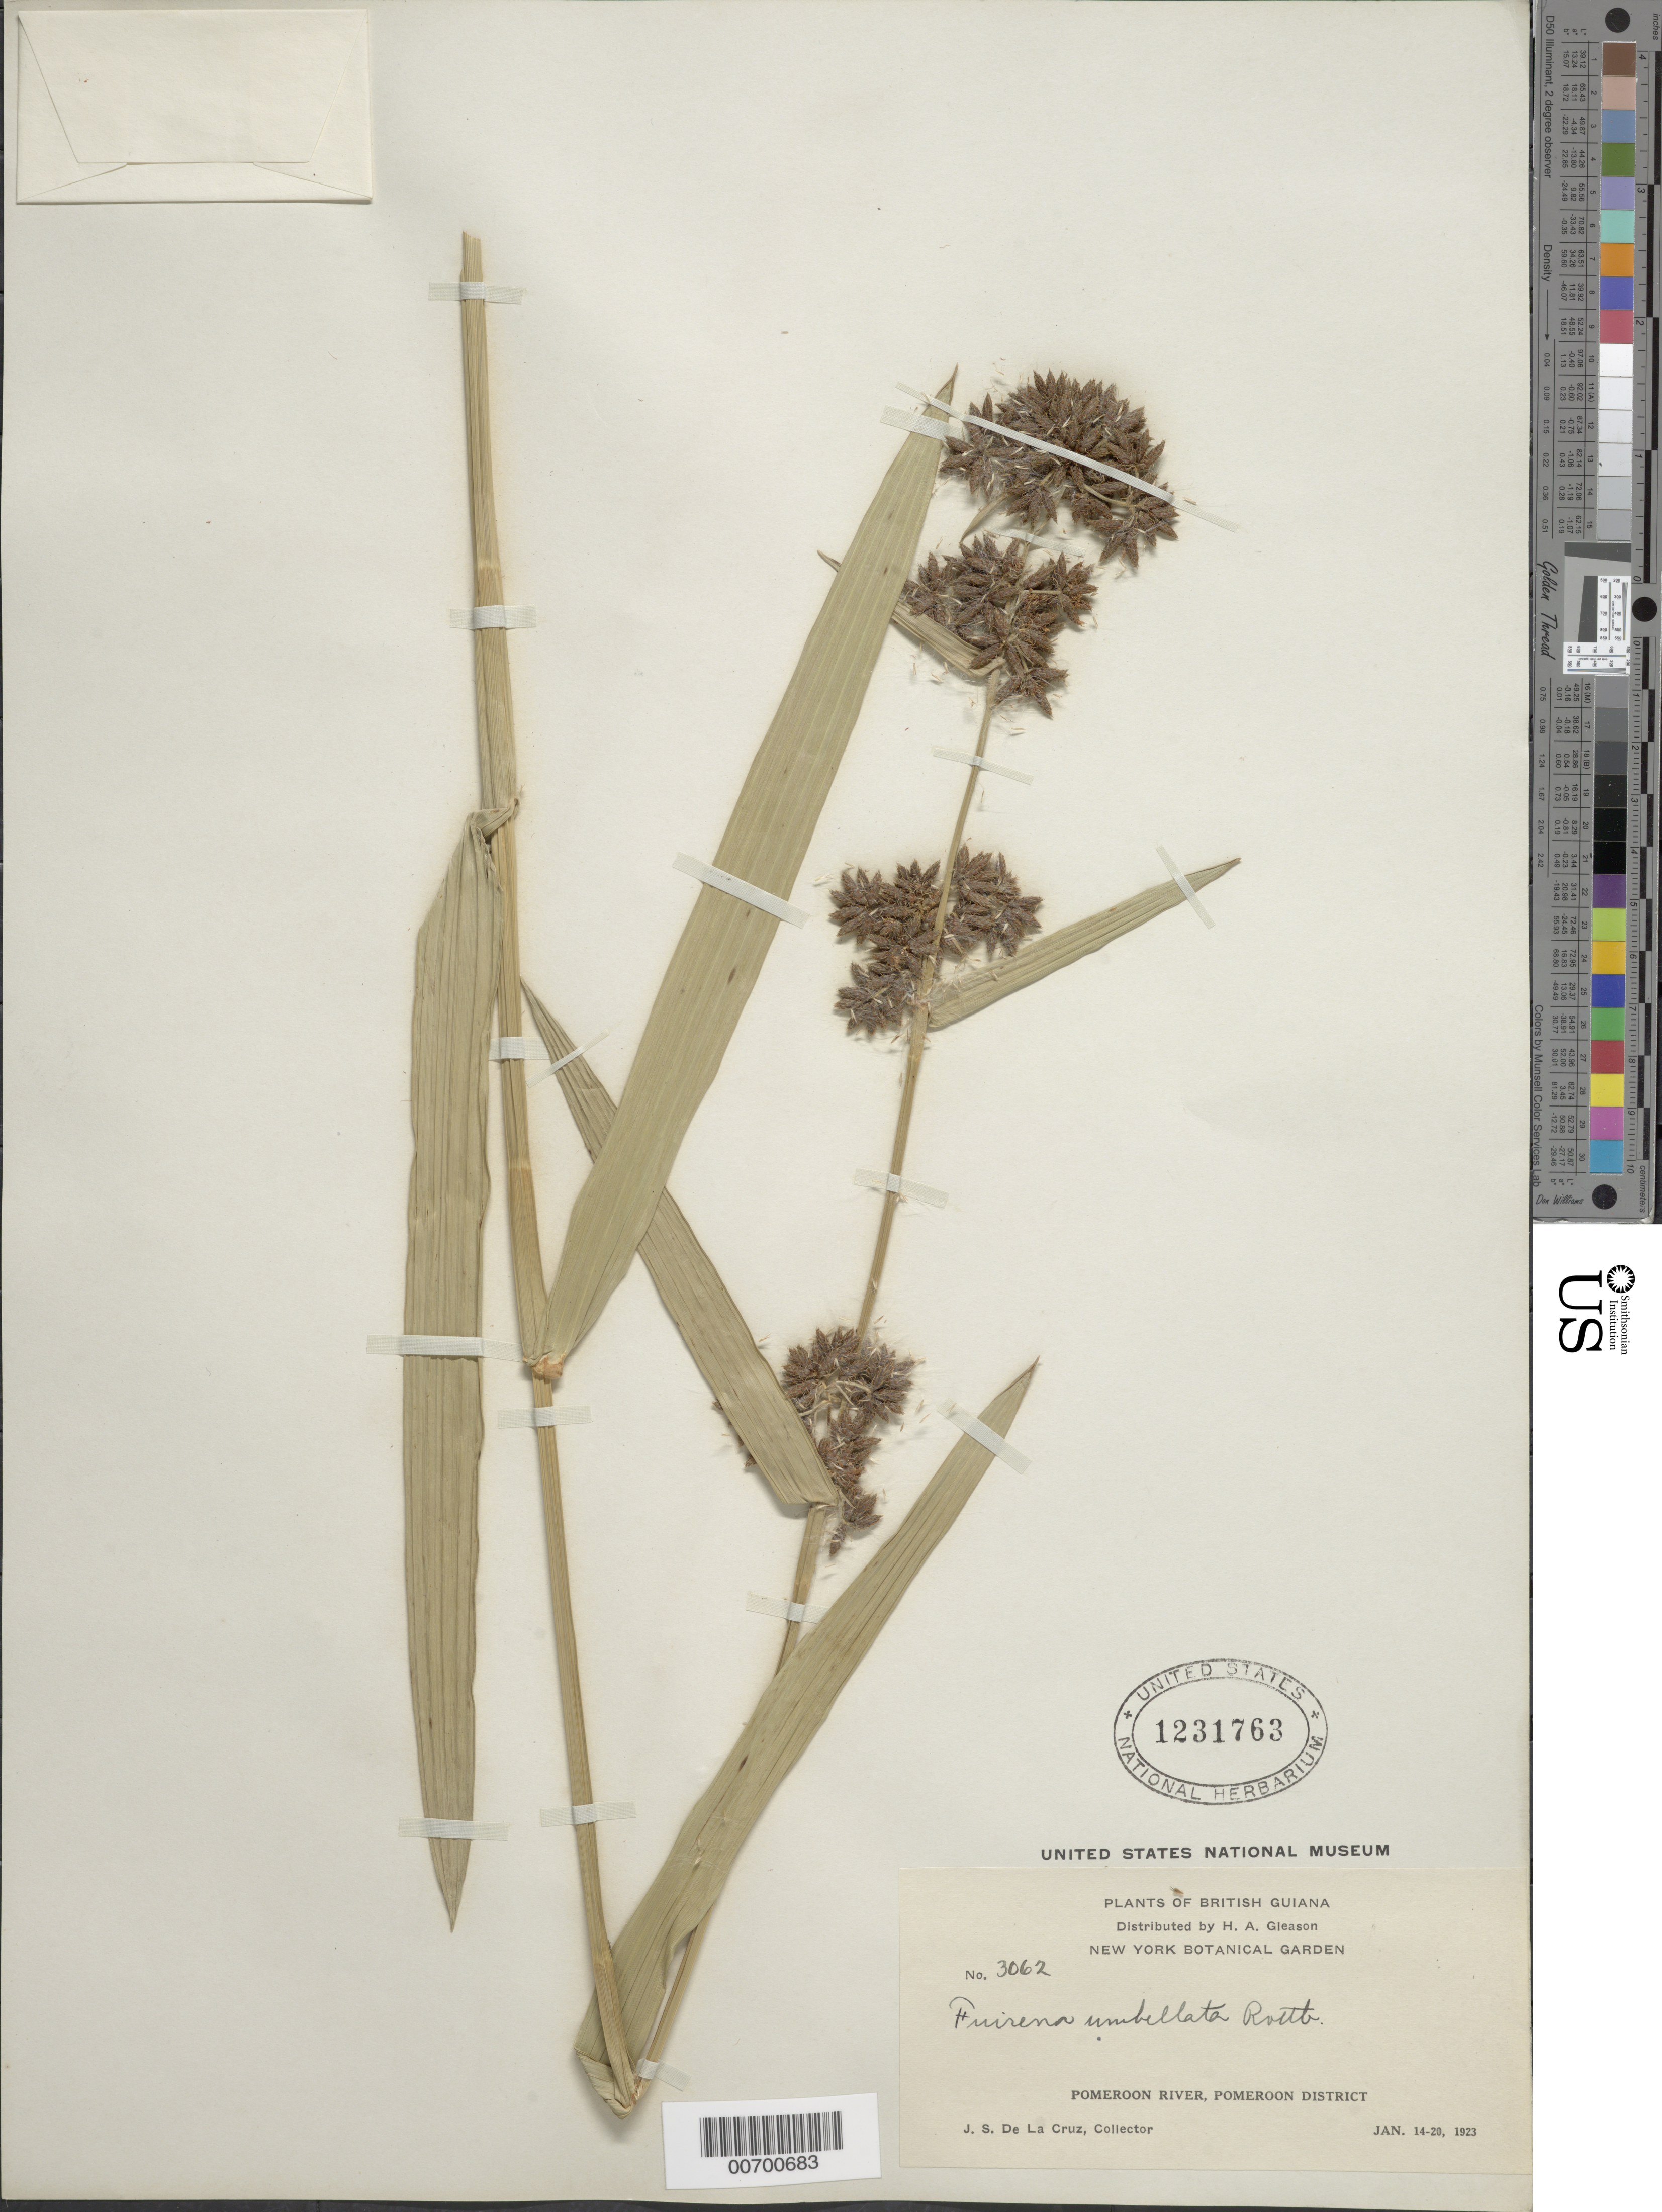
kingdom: Plantae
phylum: Tracheophyta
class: Liliopsida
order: Poales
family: Cyperaceae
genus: Fuirena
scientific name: Fuirena umbellata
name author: Rottb.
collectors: J. S. de la Cruz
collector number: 3062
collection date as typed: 14-Jan-23 to 20-Jan-23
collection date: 1923-01-14/1923-01-20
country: Guyana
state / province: Pomeroon-Supenaam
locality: Pomeroon R.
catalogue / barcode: US 1231763